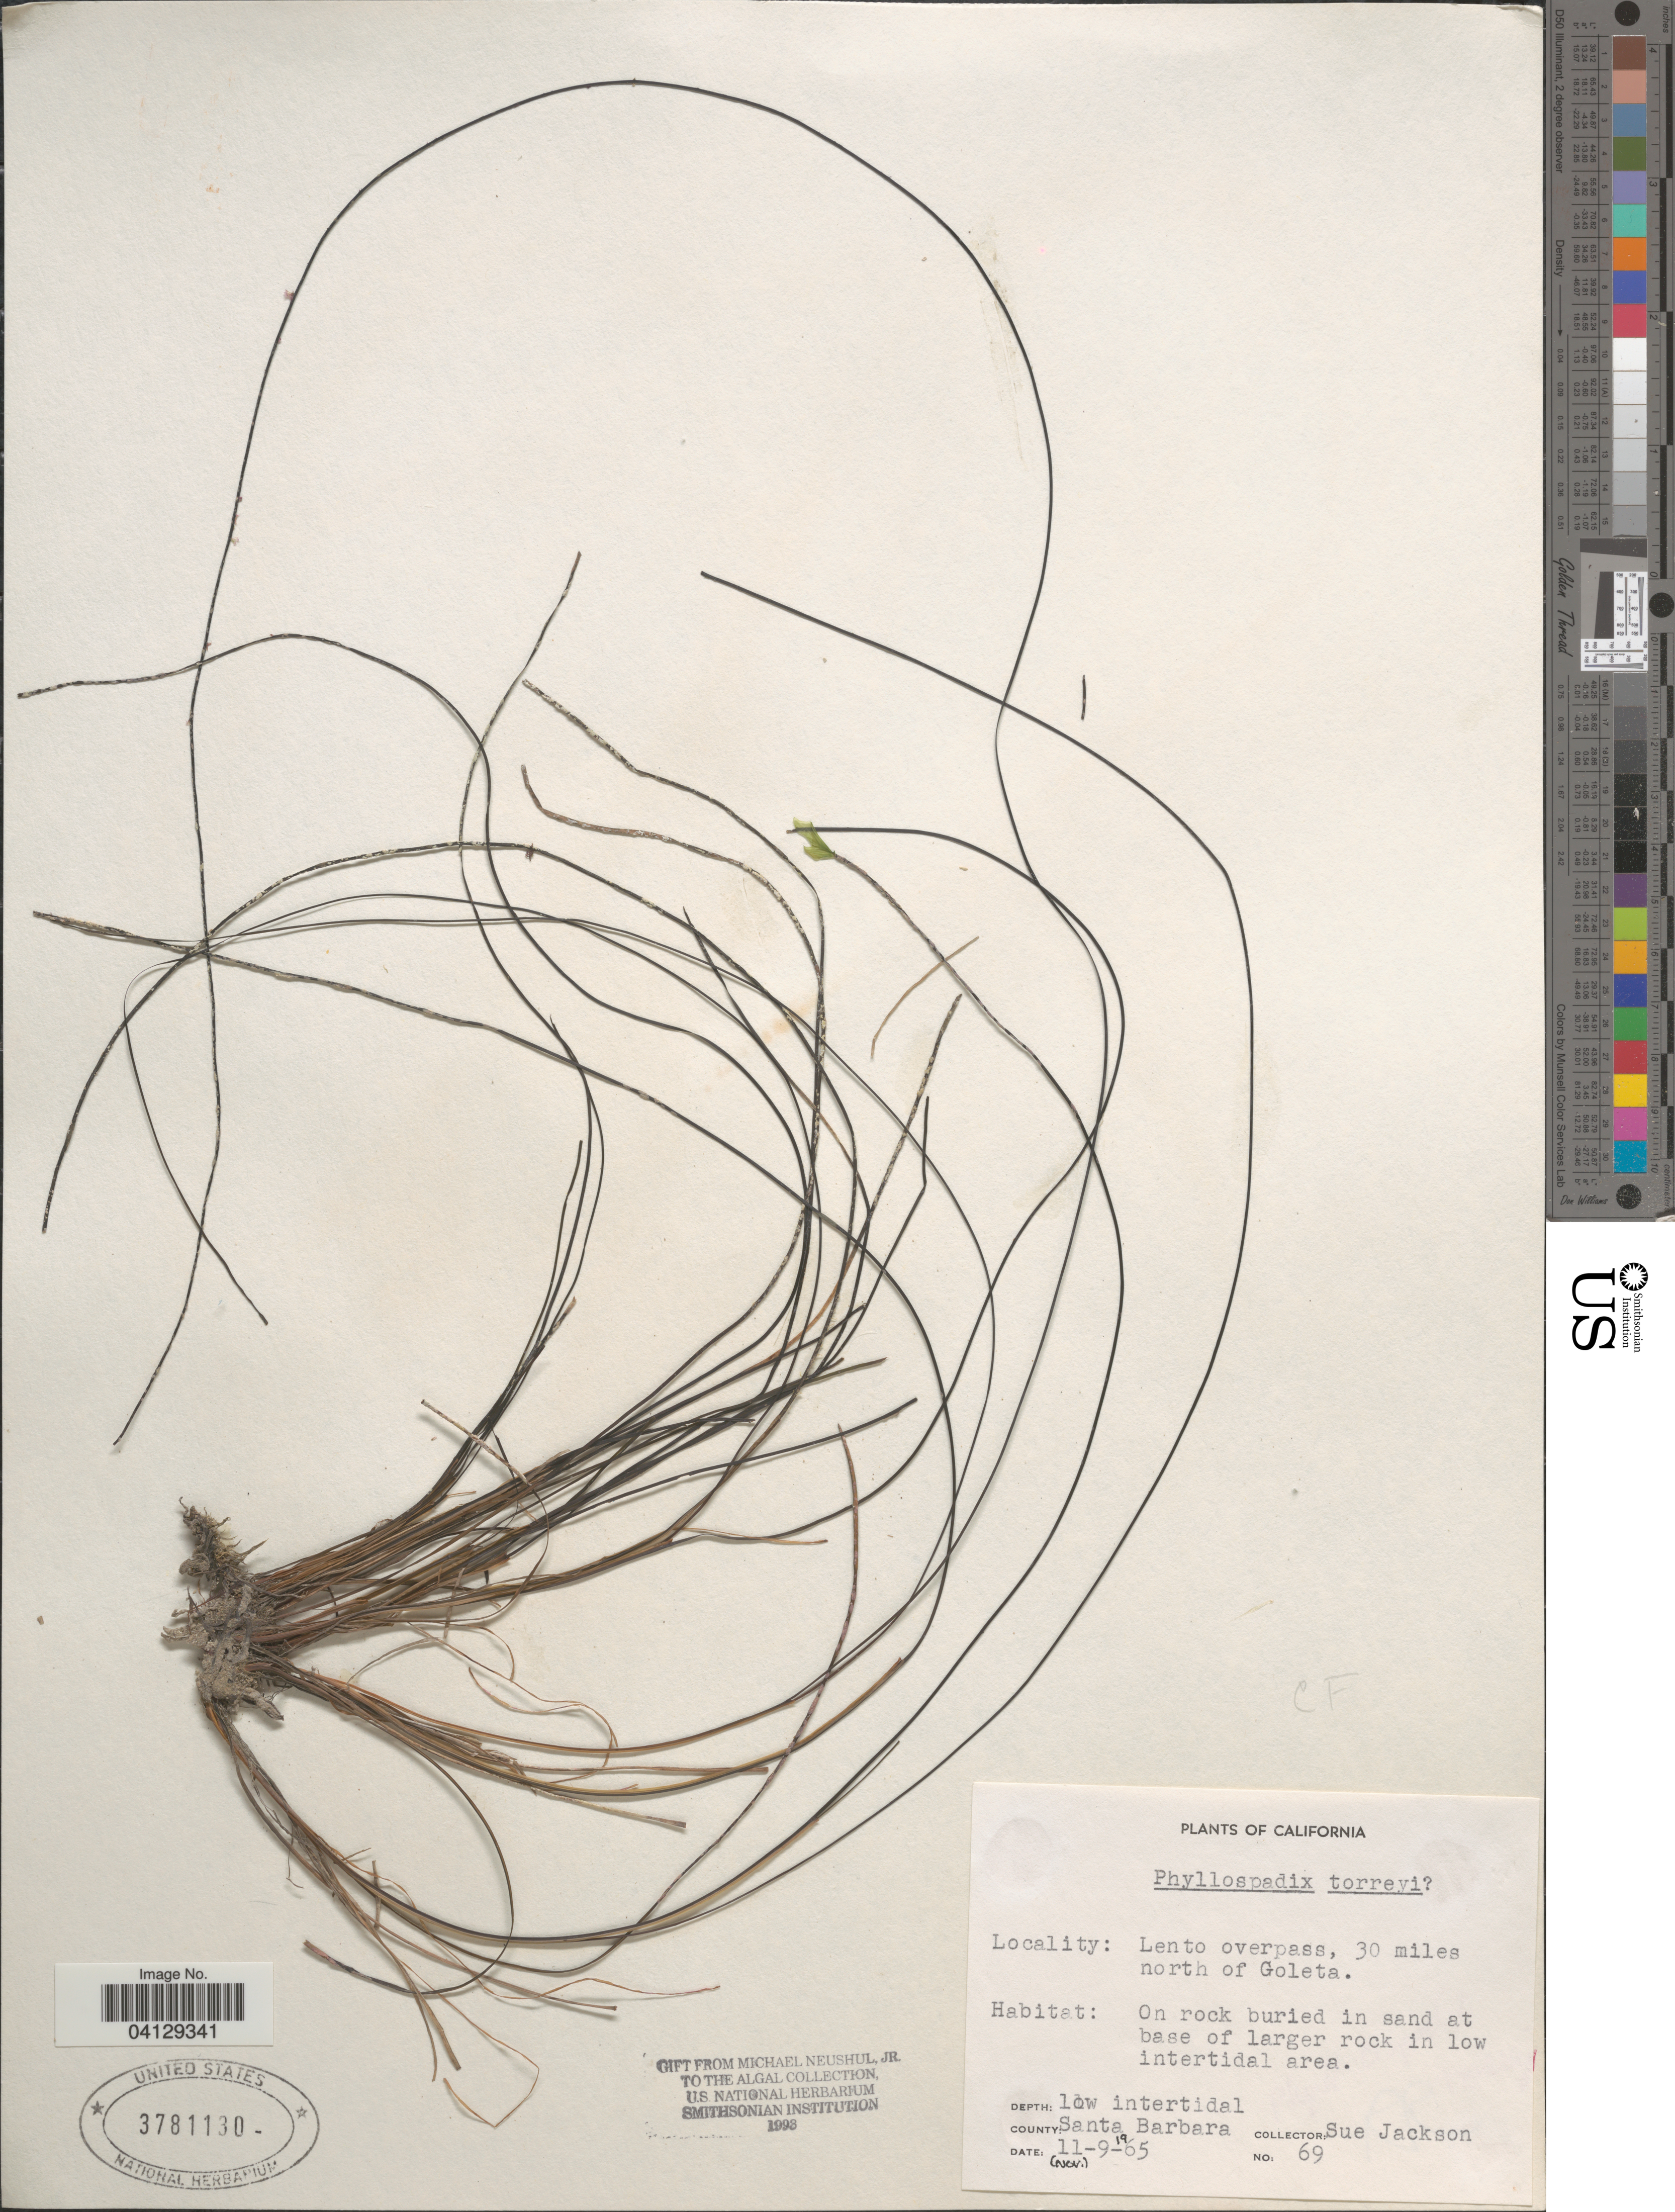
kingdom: Plantae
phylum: Tracheophyta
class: Liliopsida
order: Alismatales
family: Zosteraceae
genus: Phyllospadix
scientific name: Phyllospadix torreyi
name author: S. Watson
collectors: S. Jackson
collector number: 69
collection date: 1965-11-09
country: United States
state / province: California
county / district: Santa Barbara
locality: Lento overpass, 30 miles north of Goleta. County:Santa Barbara.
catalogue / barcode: US 3781130